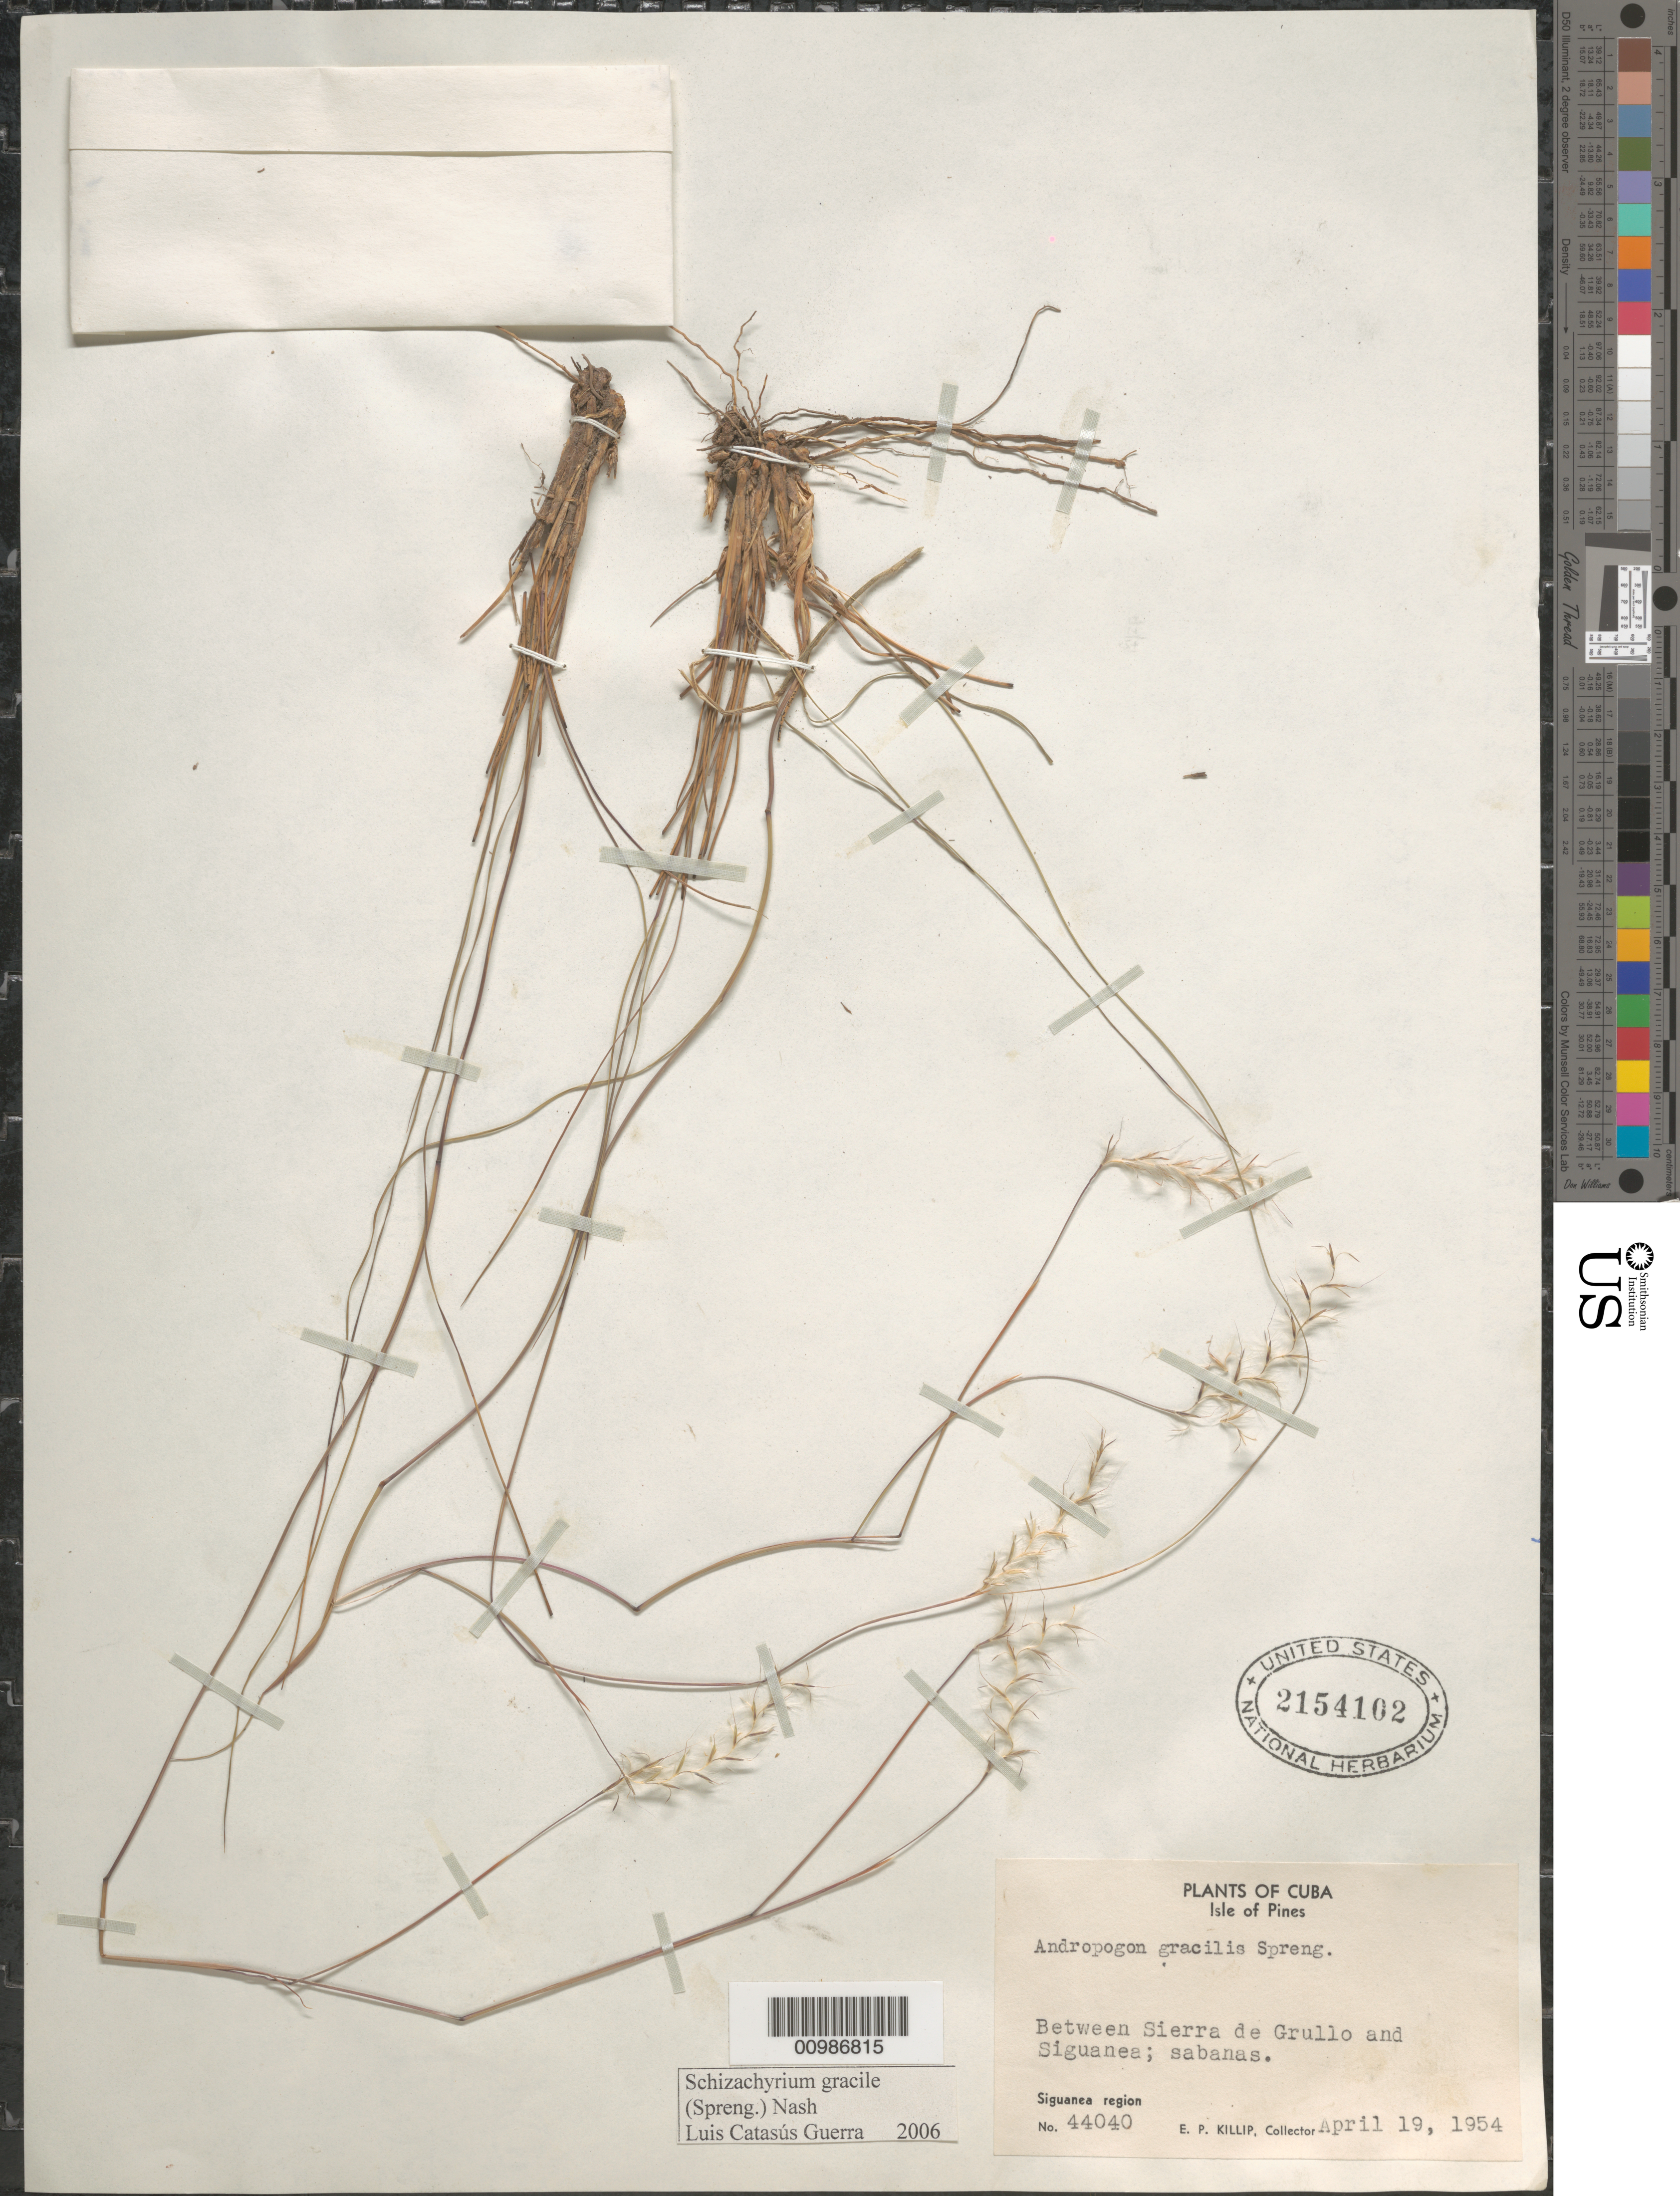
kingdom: Plantae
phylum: Tracheophyta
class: Liliopsida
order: Poales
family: Poaceae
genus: Andropogon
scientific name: Andropogon gracilis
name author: Spreng.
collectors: E. P. Killip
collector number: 44040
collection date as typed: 19 Apr 1954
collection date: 1954-04-19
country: Cuba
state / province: Isla de la Juventud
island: Isla de la Juventud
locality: [Isle of Pines], between Sierra de Grullo and Siguanea; sabanas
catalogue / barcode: US 2154102